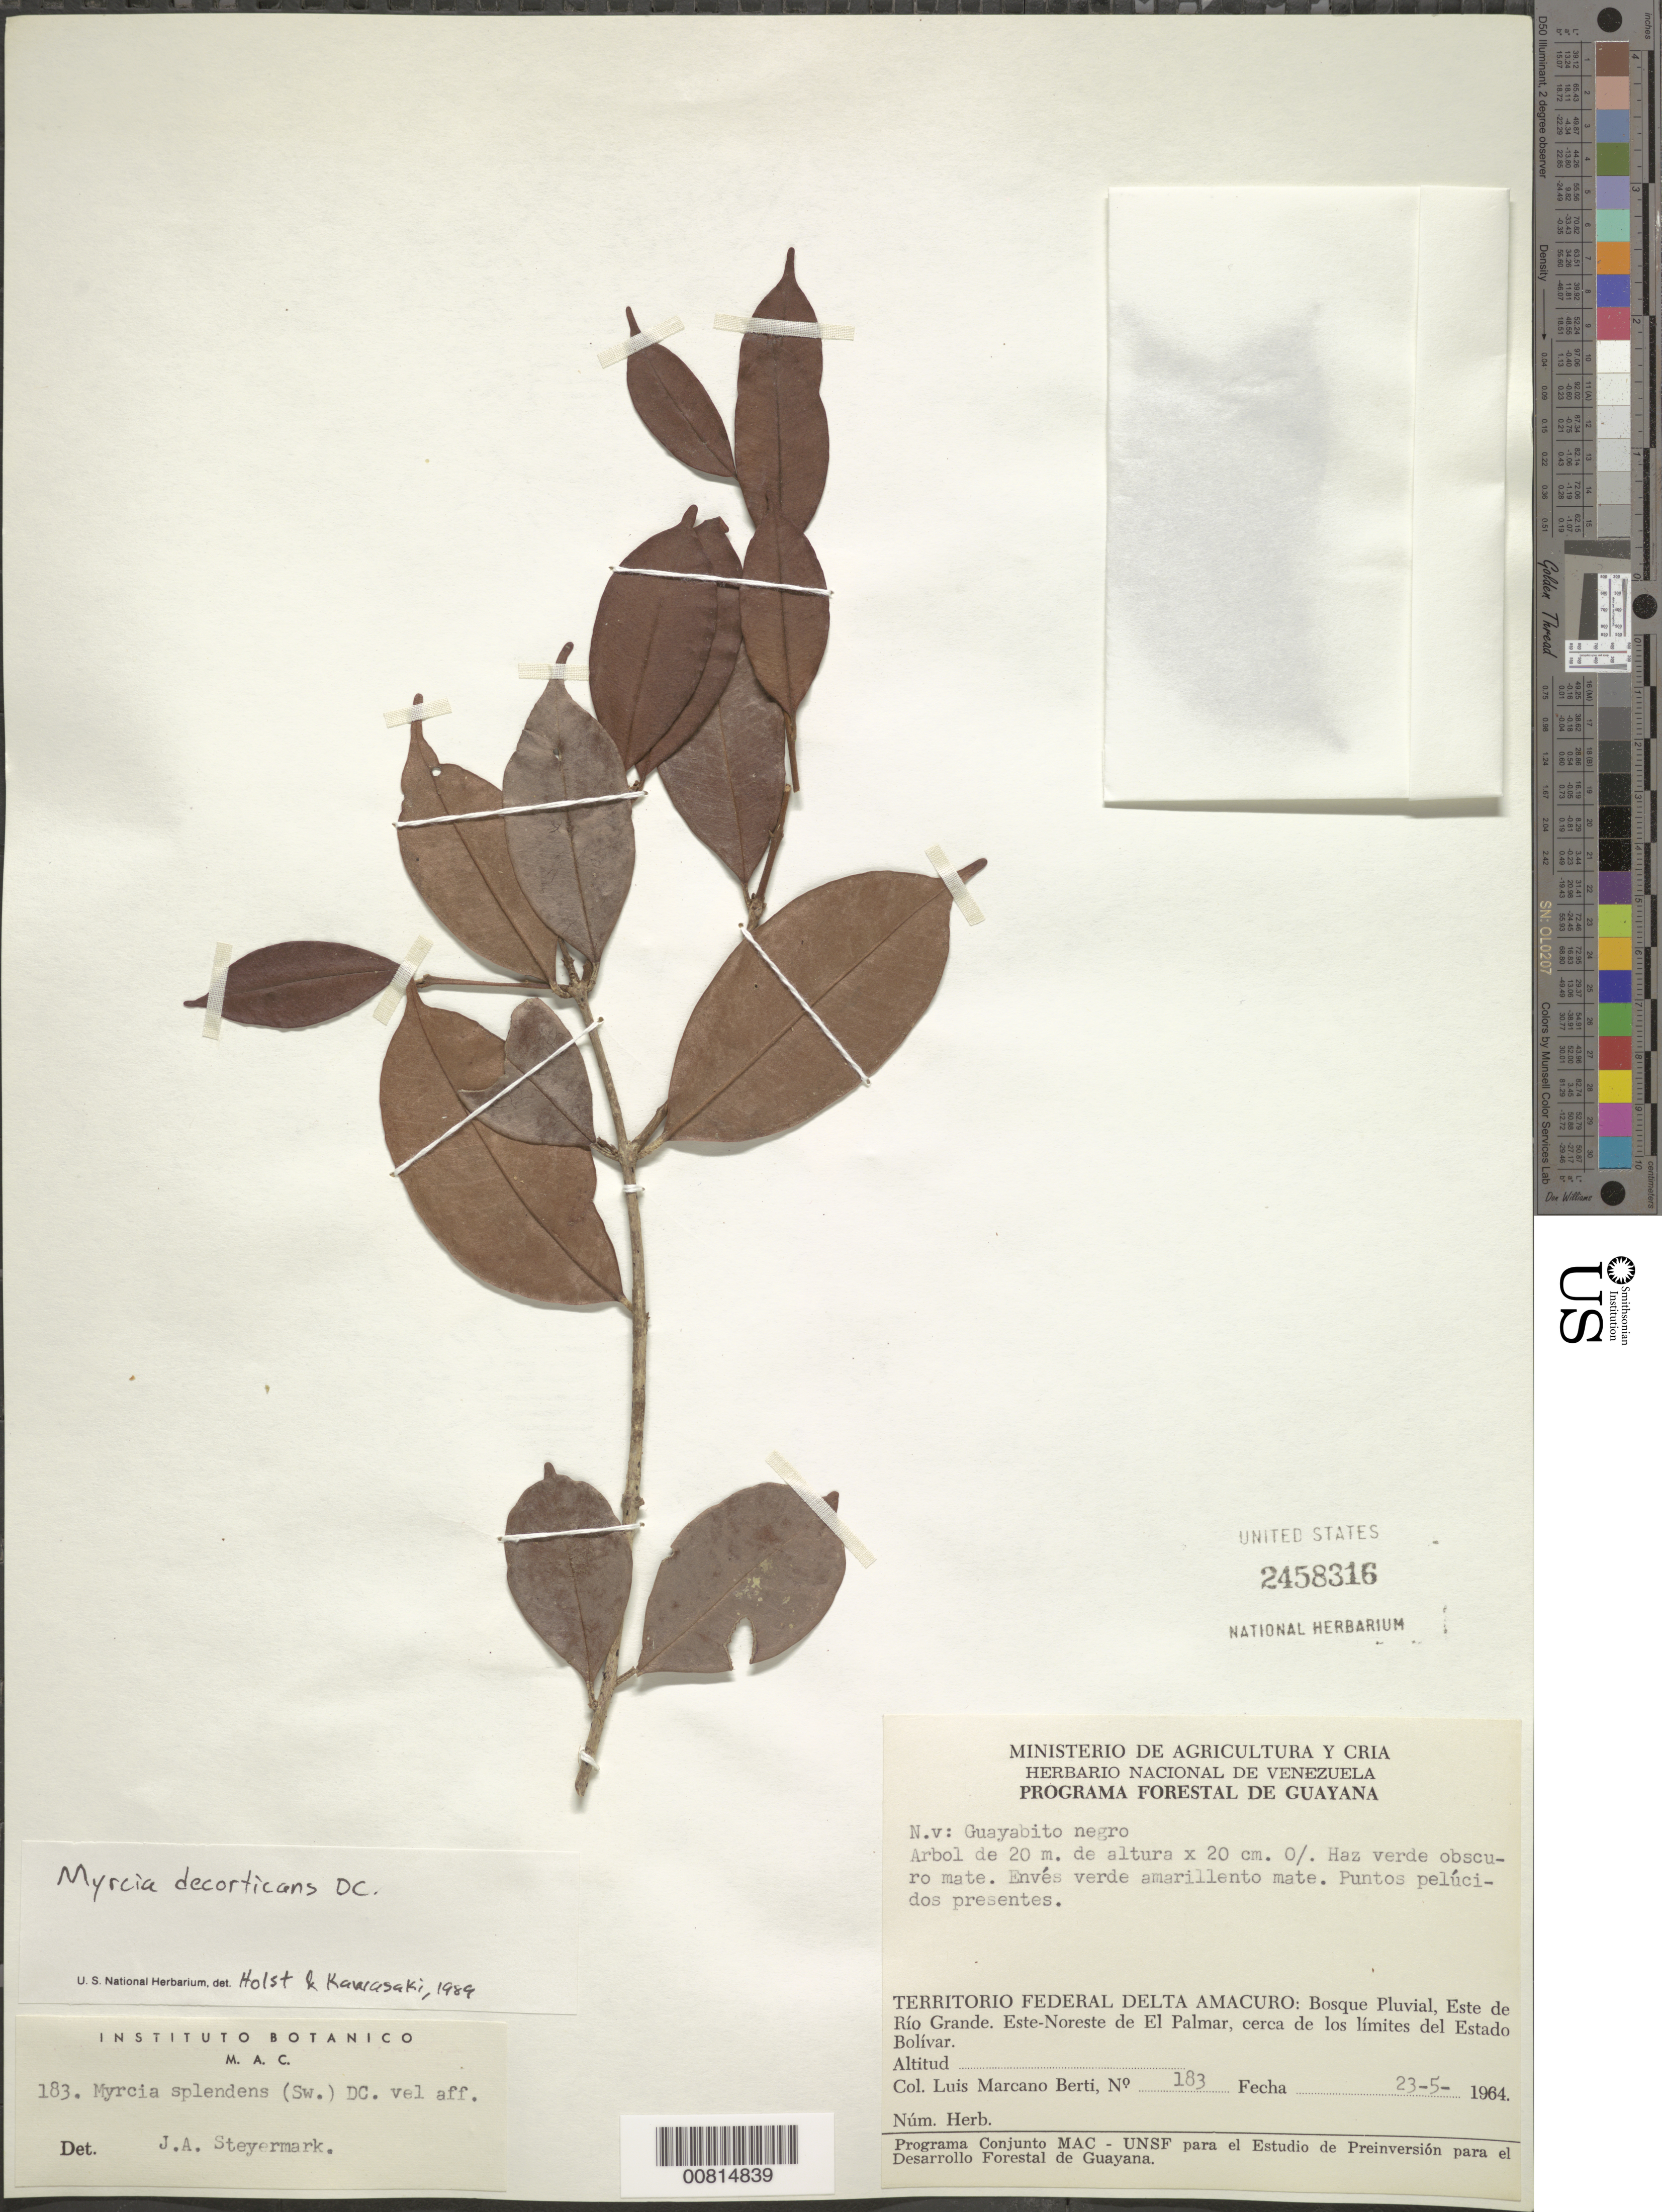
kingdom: Plantae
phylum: Tracheophyta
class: Magnoliopsida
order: Myrtales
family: Myrtaceae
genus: Myrcia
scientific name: Myrcia decorticans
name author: DC.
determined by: Holst, Bruce K.; Kawasaki, María L.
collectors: L. Marcano-Berti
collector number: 183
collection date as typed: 23-May-64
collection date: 1964-05-23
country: Venezuela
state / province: Delta Amacuro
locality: Este de Río Grande, ENE de El Palmar, cerca de los limites del Estado Bolívar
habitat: Bosque pluvial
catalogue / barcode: US 2458316